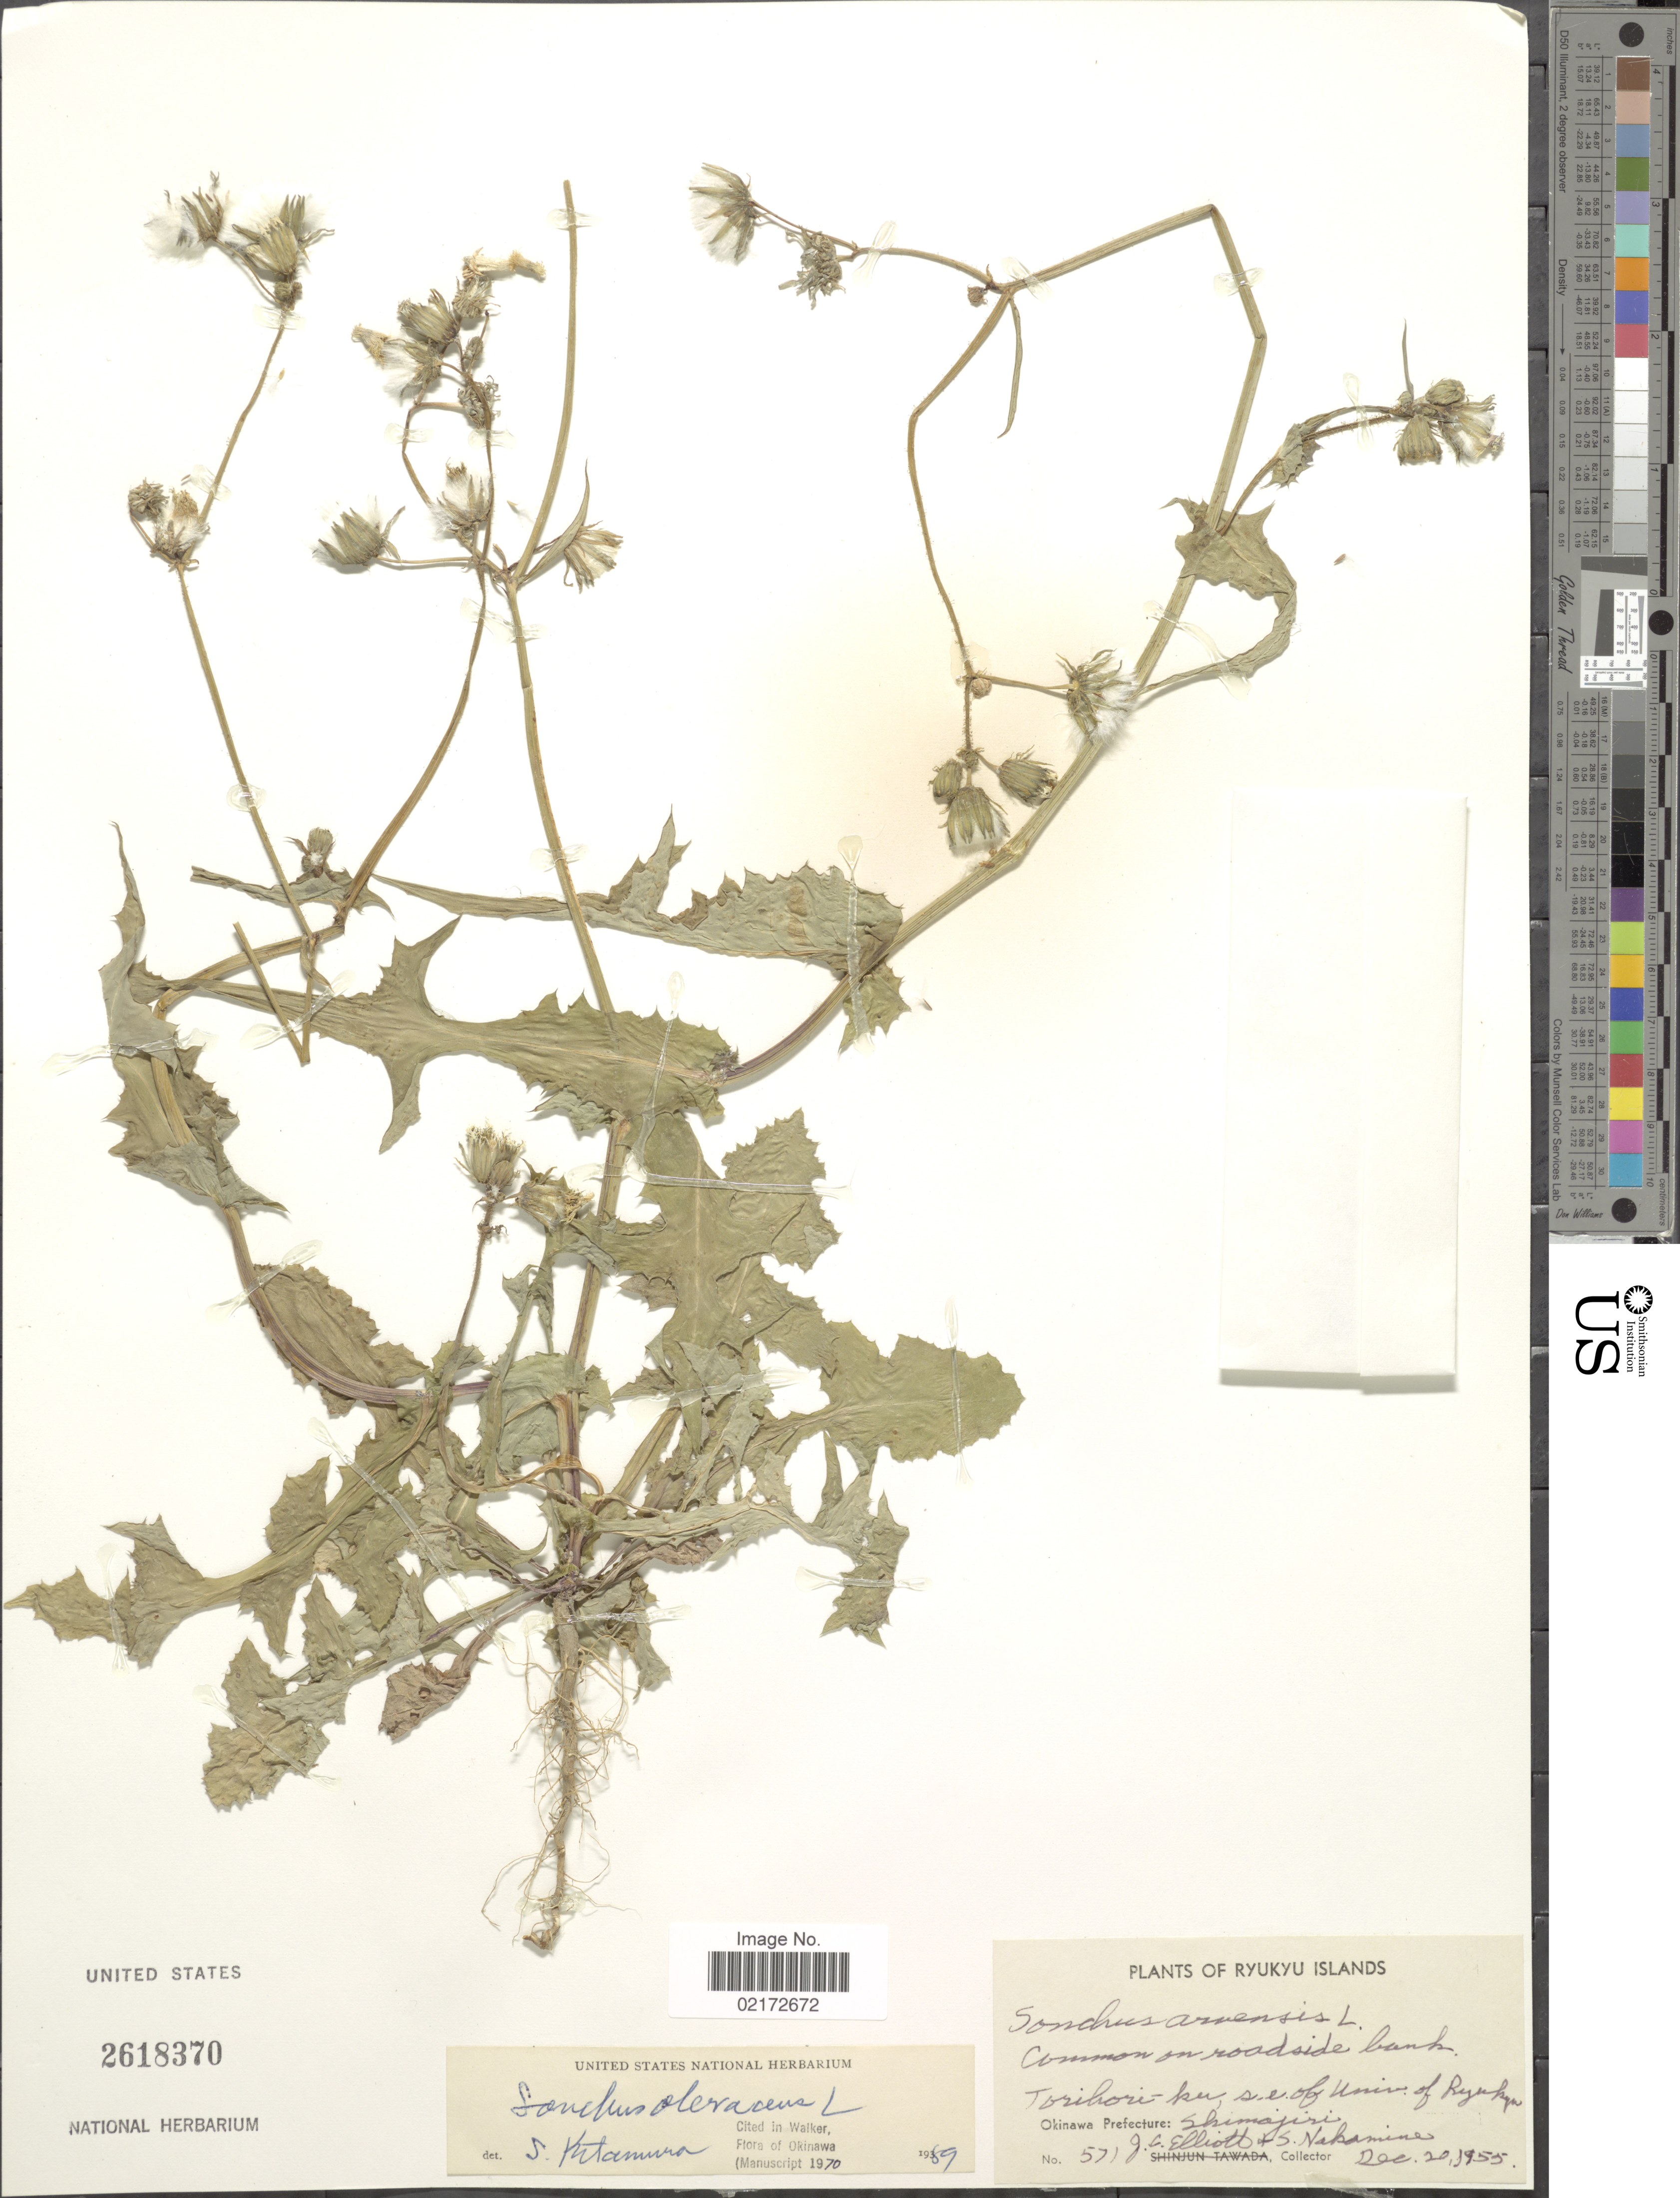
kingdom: Plantae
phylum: Tracheophyta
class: Magnoliopsida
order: Asterales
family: Asteraceae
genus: Sonchus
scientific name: Sonchus oleraceus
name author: L.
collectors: J. Elliot & S. Nakamine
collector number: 571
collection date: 1955-12-20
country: Japan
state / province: Okinawa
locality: Ryukyu Islands. Torikori-ku, s.e. of Univ. of Ryukyu. Okinawa Prefecture: Shimajiri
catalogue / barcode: US 2618370